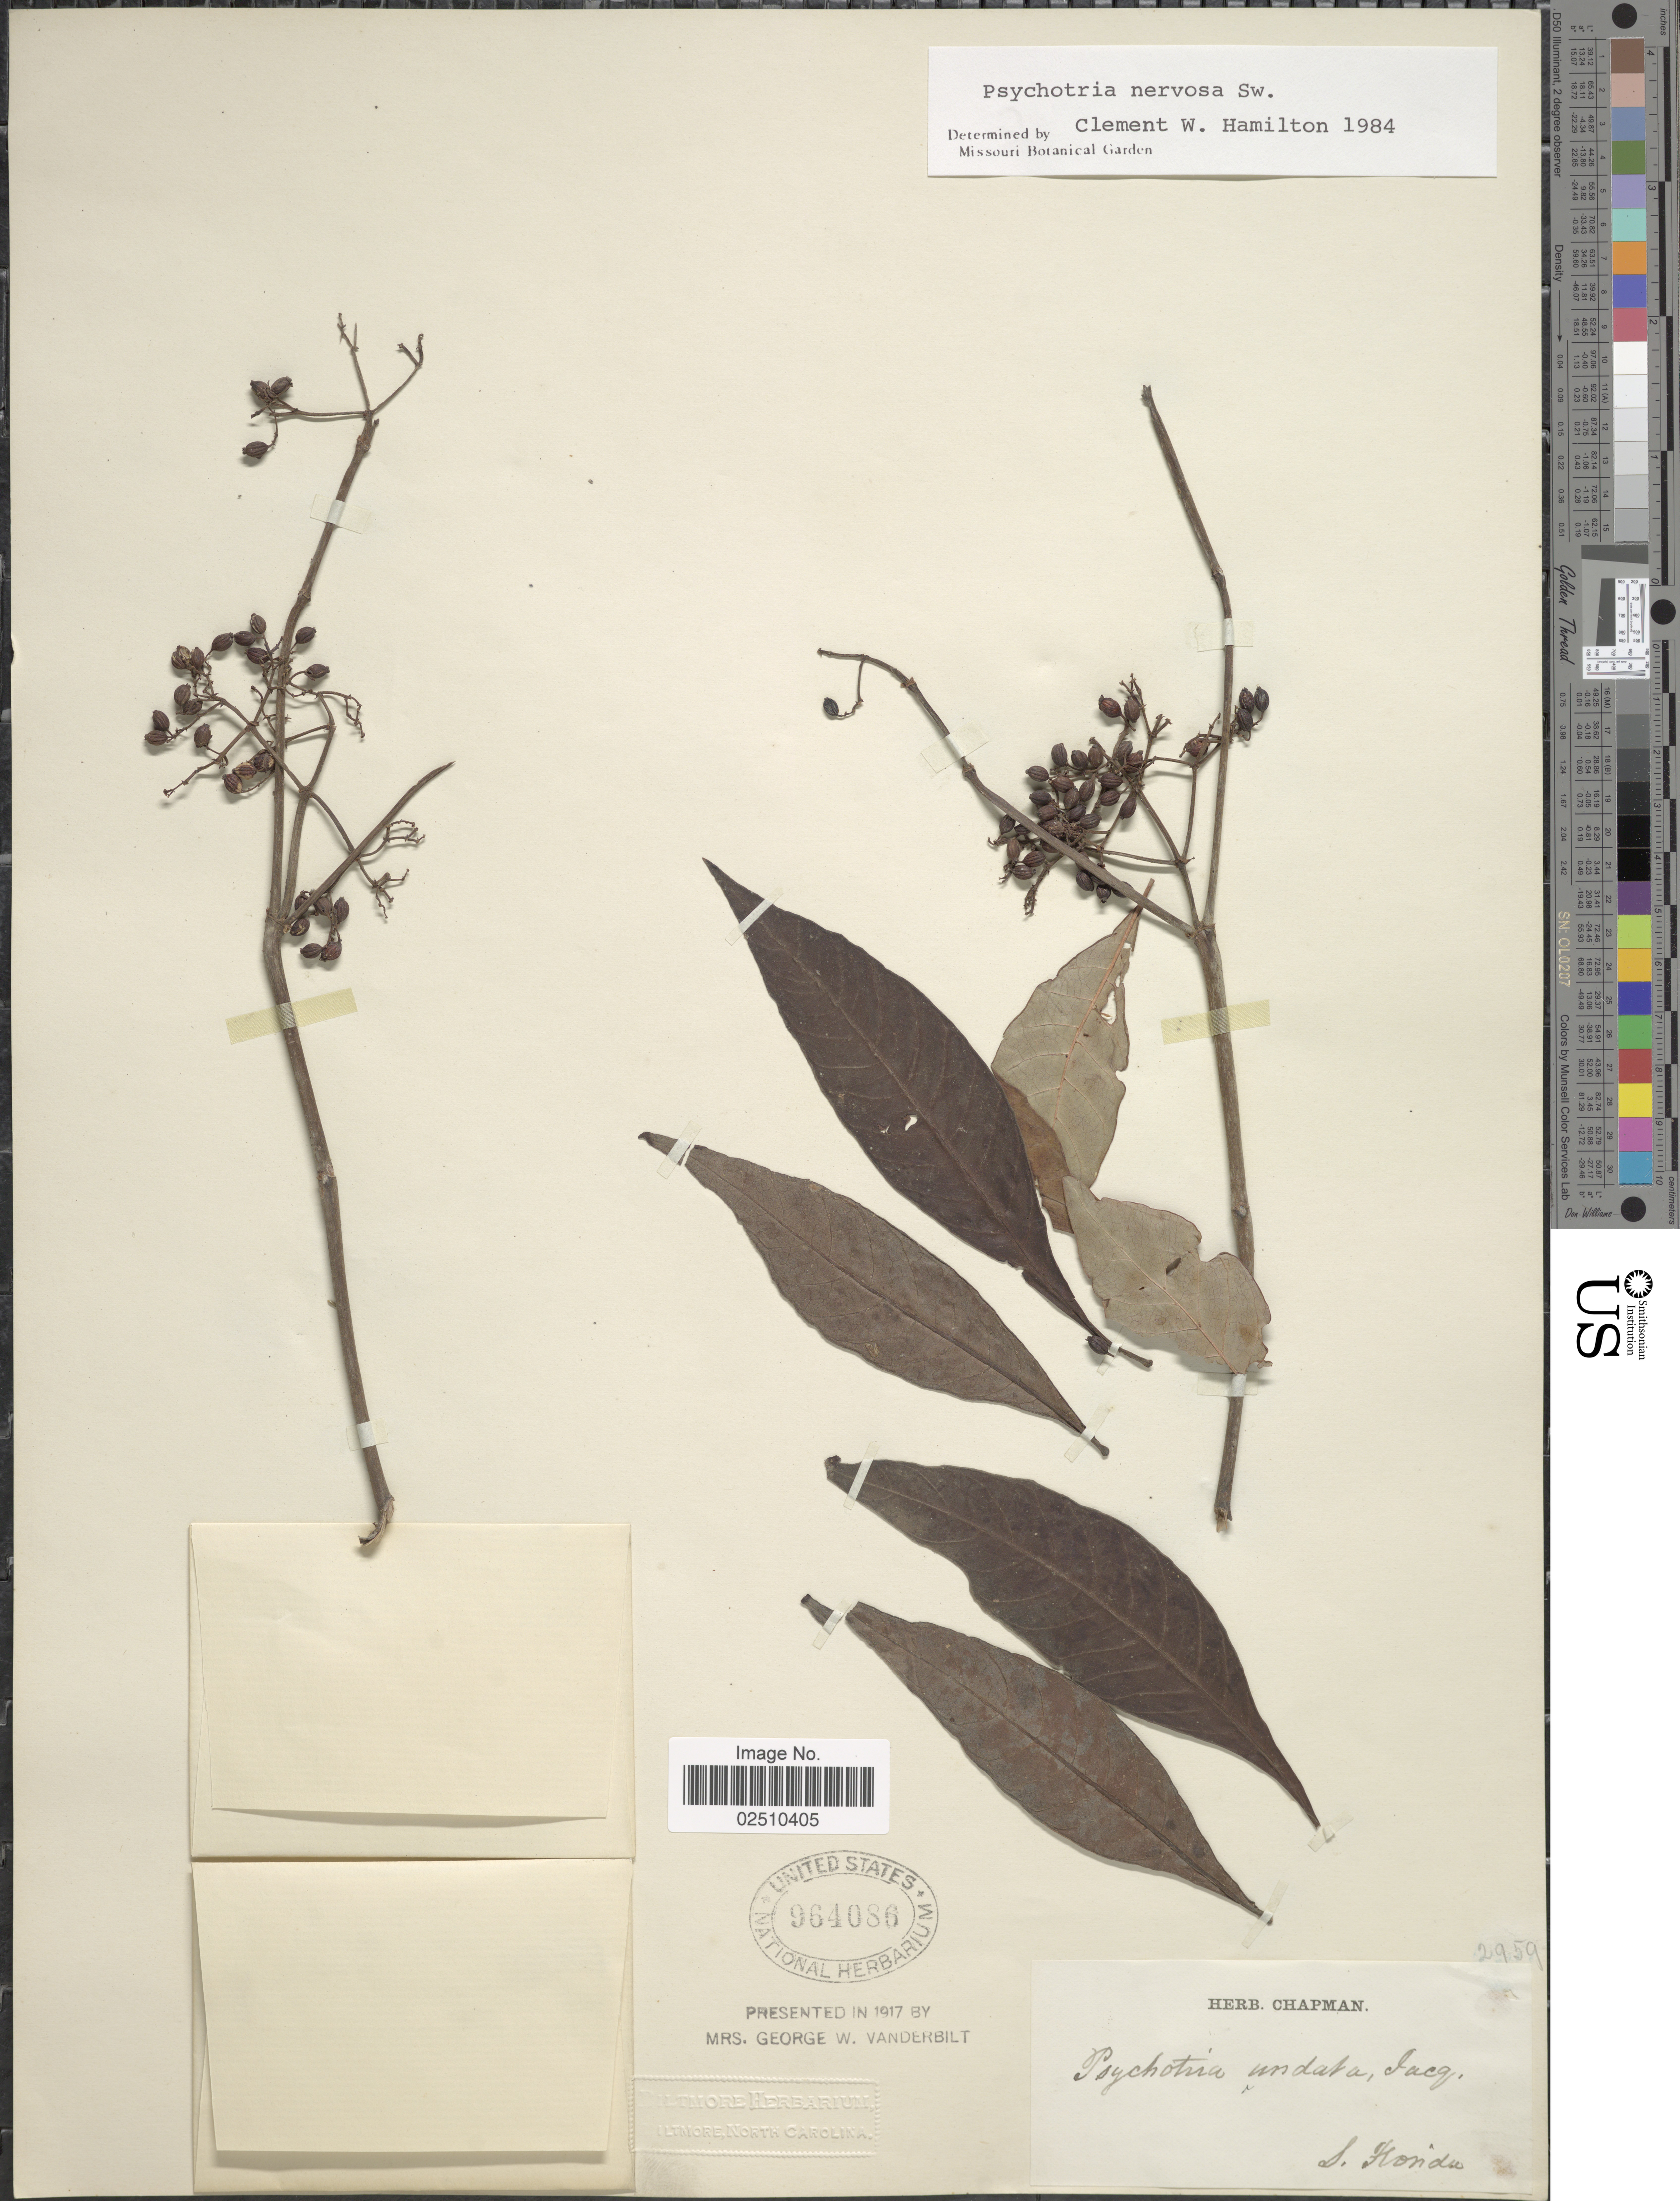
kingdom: Plantae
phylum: Tracheophyta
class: Magnoliopsida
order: Gentianales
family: Rubiaceae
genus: Psychotria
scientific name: Psychotria nervosa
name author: Sw.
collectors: ex herb. Chapman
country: United States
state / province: Florida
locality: S. Florida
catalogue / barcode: US 964086